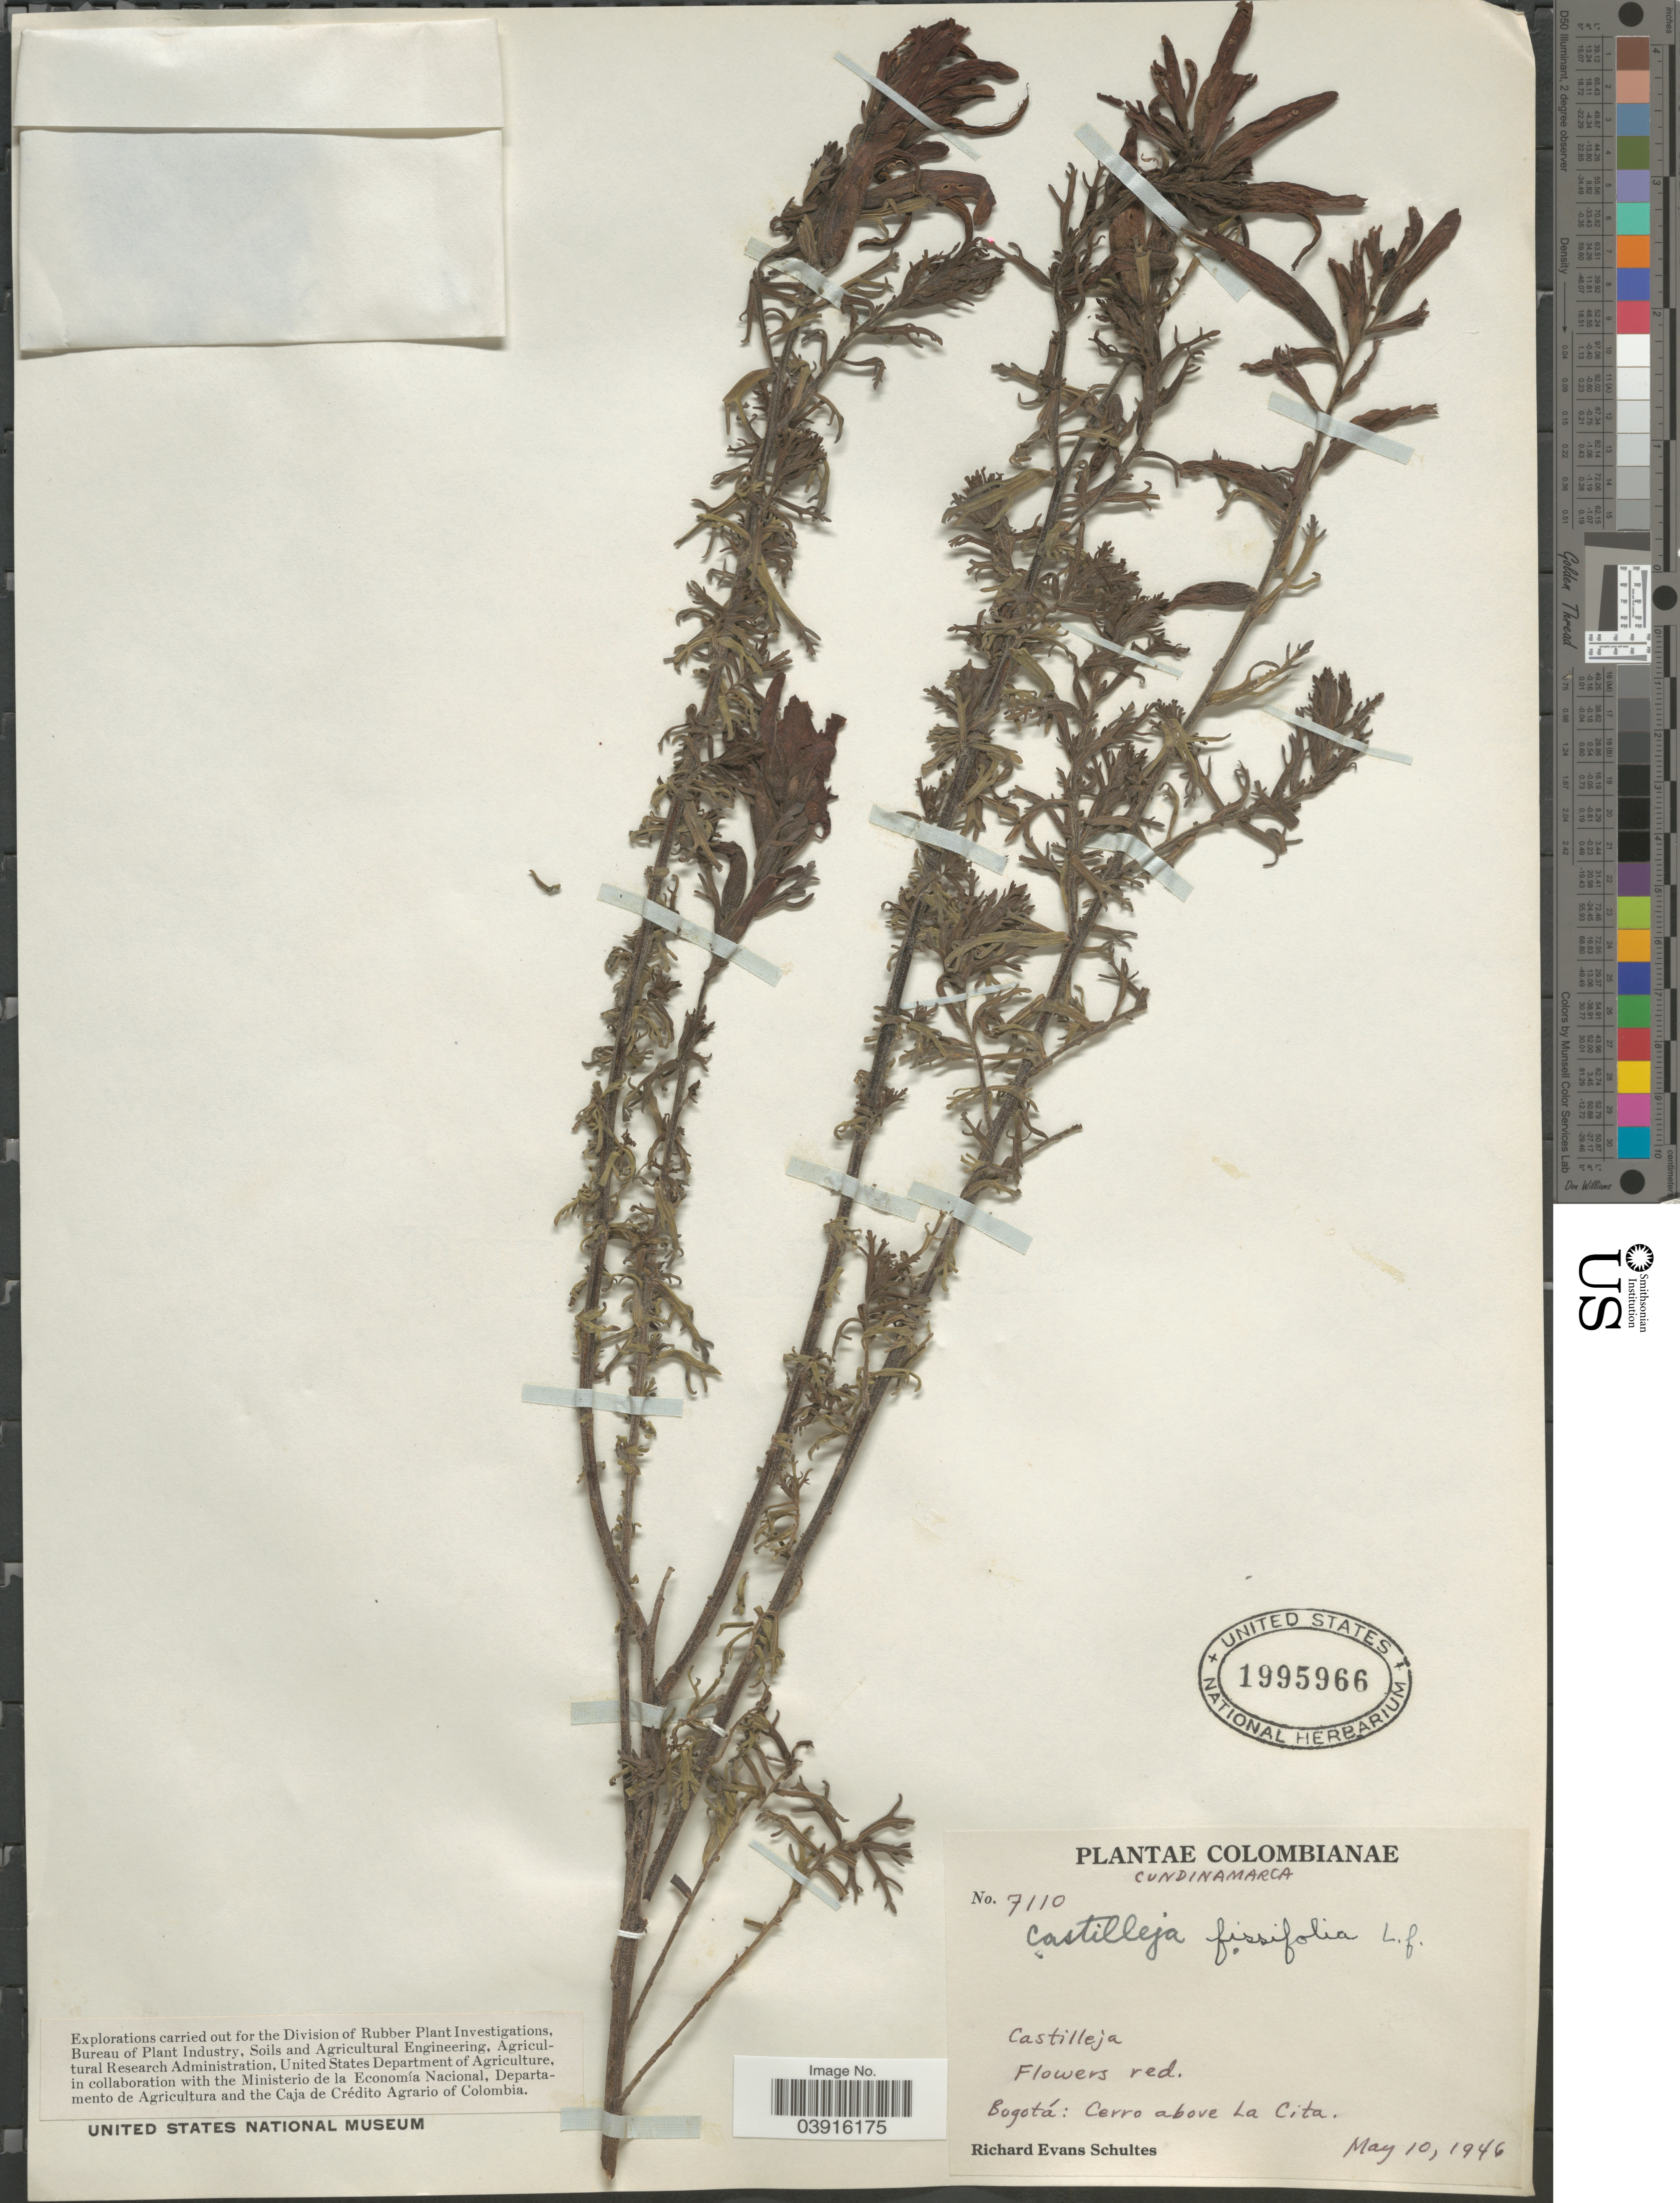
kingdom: Plantae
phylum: Tracheophyta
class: Magnoliopsida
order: Lamiales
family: Orobanchaceae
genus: Castilleja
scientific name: Castilleja fissifolia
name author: L. f.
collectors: R. E. Schultes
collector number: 7110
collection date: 1946-05-10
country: Colombia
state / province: Cundinamarca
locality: Bogotá: Cerro above La Cita.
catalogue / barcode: US 1995966